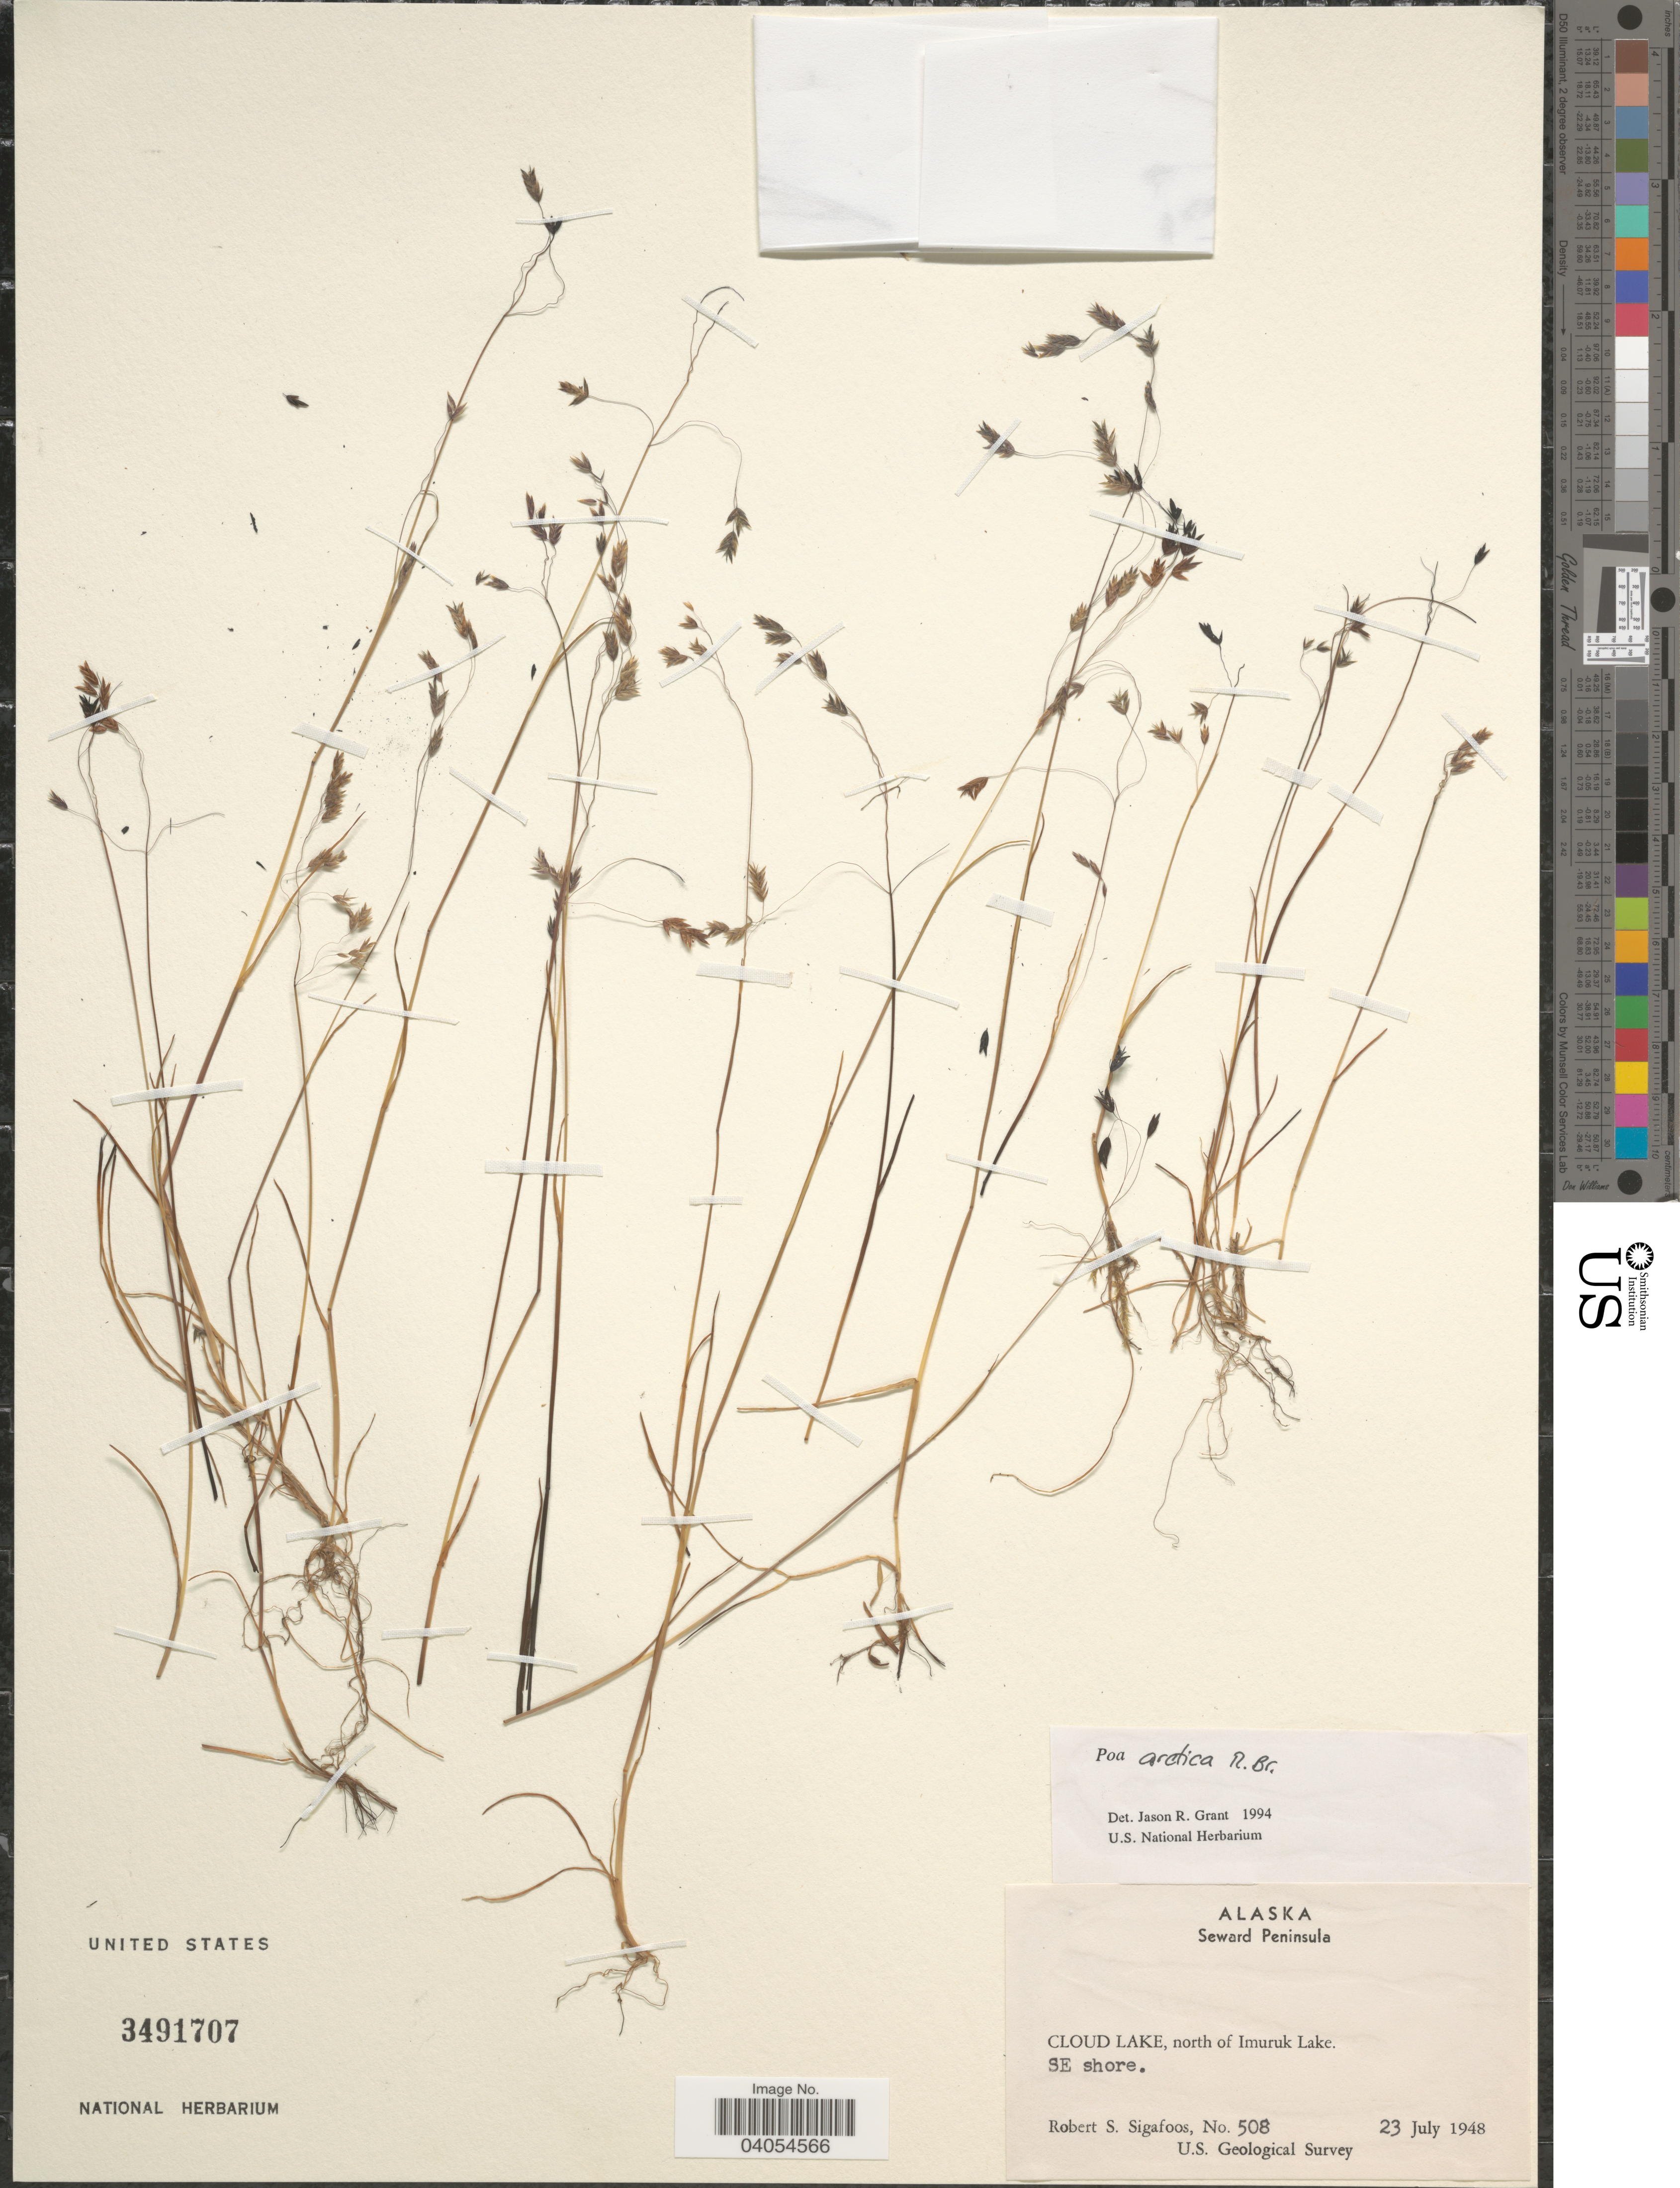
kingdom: Plantae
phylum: Tracheophyta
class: Liliopsida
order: Poales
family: Poaceae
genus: Poa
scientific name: Poa arctica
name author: R. Br.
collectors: R. Sigafoos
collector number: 508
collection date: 1948-07-23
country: United States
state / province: Alaska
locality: Seward Peninsula. Cloud Lake, north of Imuruk Lake. SE shore.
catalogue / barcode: US 3491707